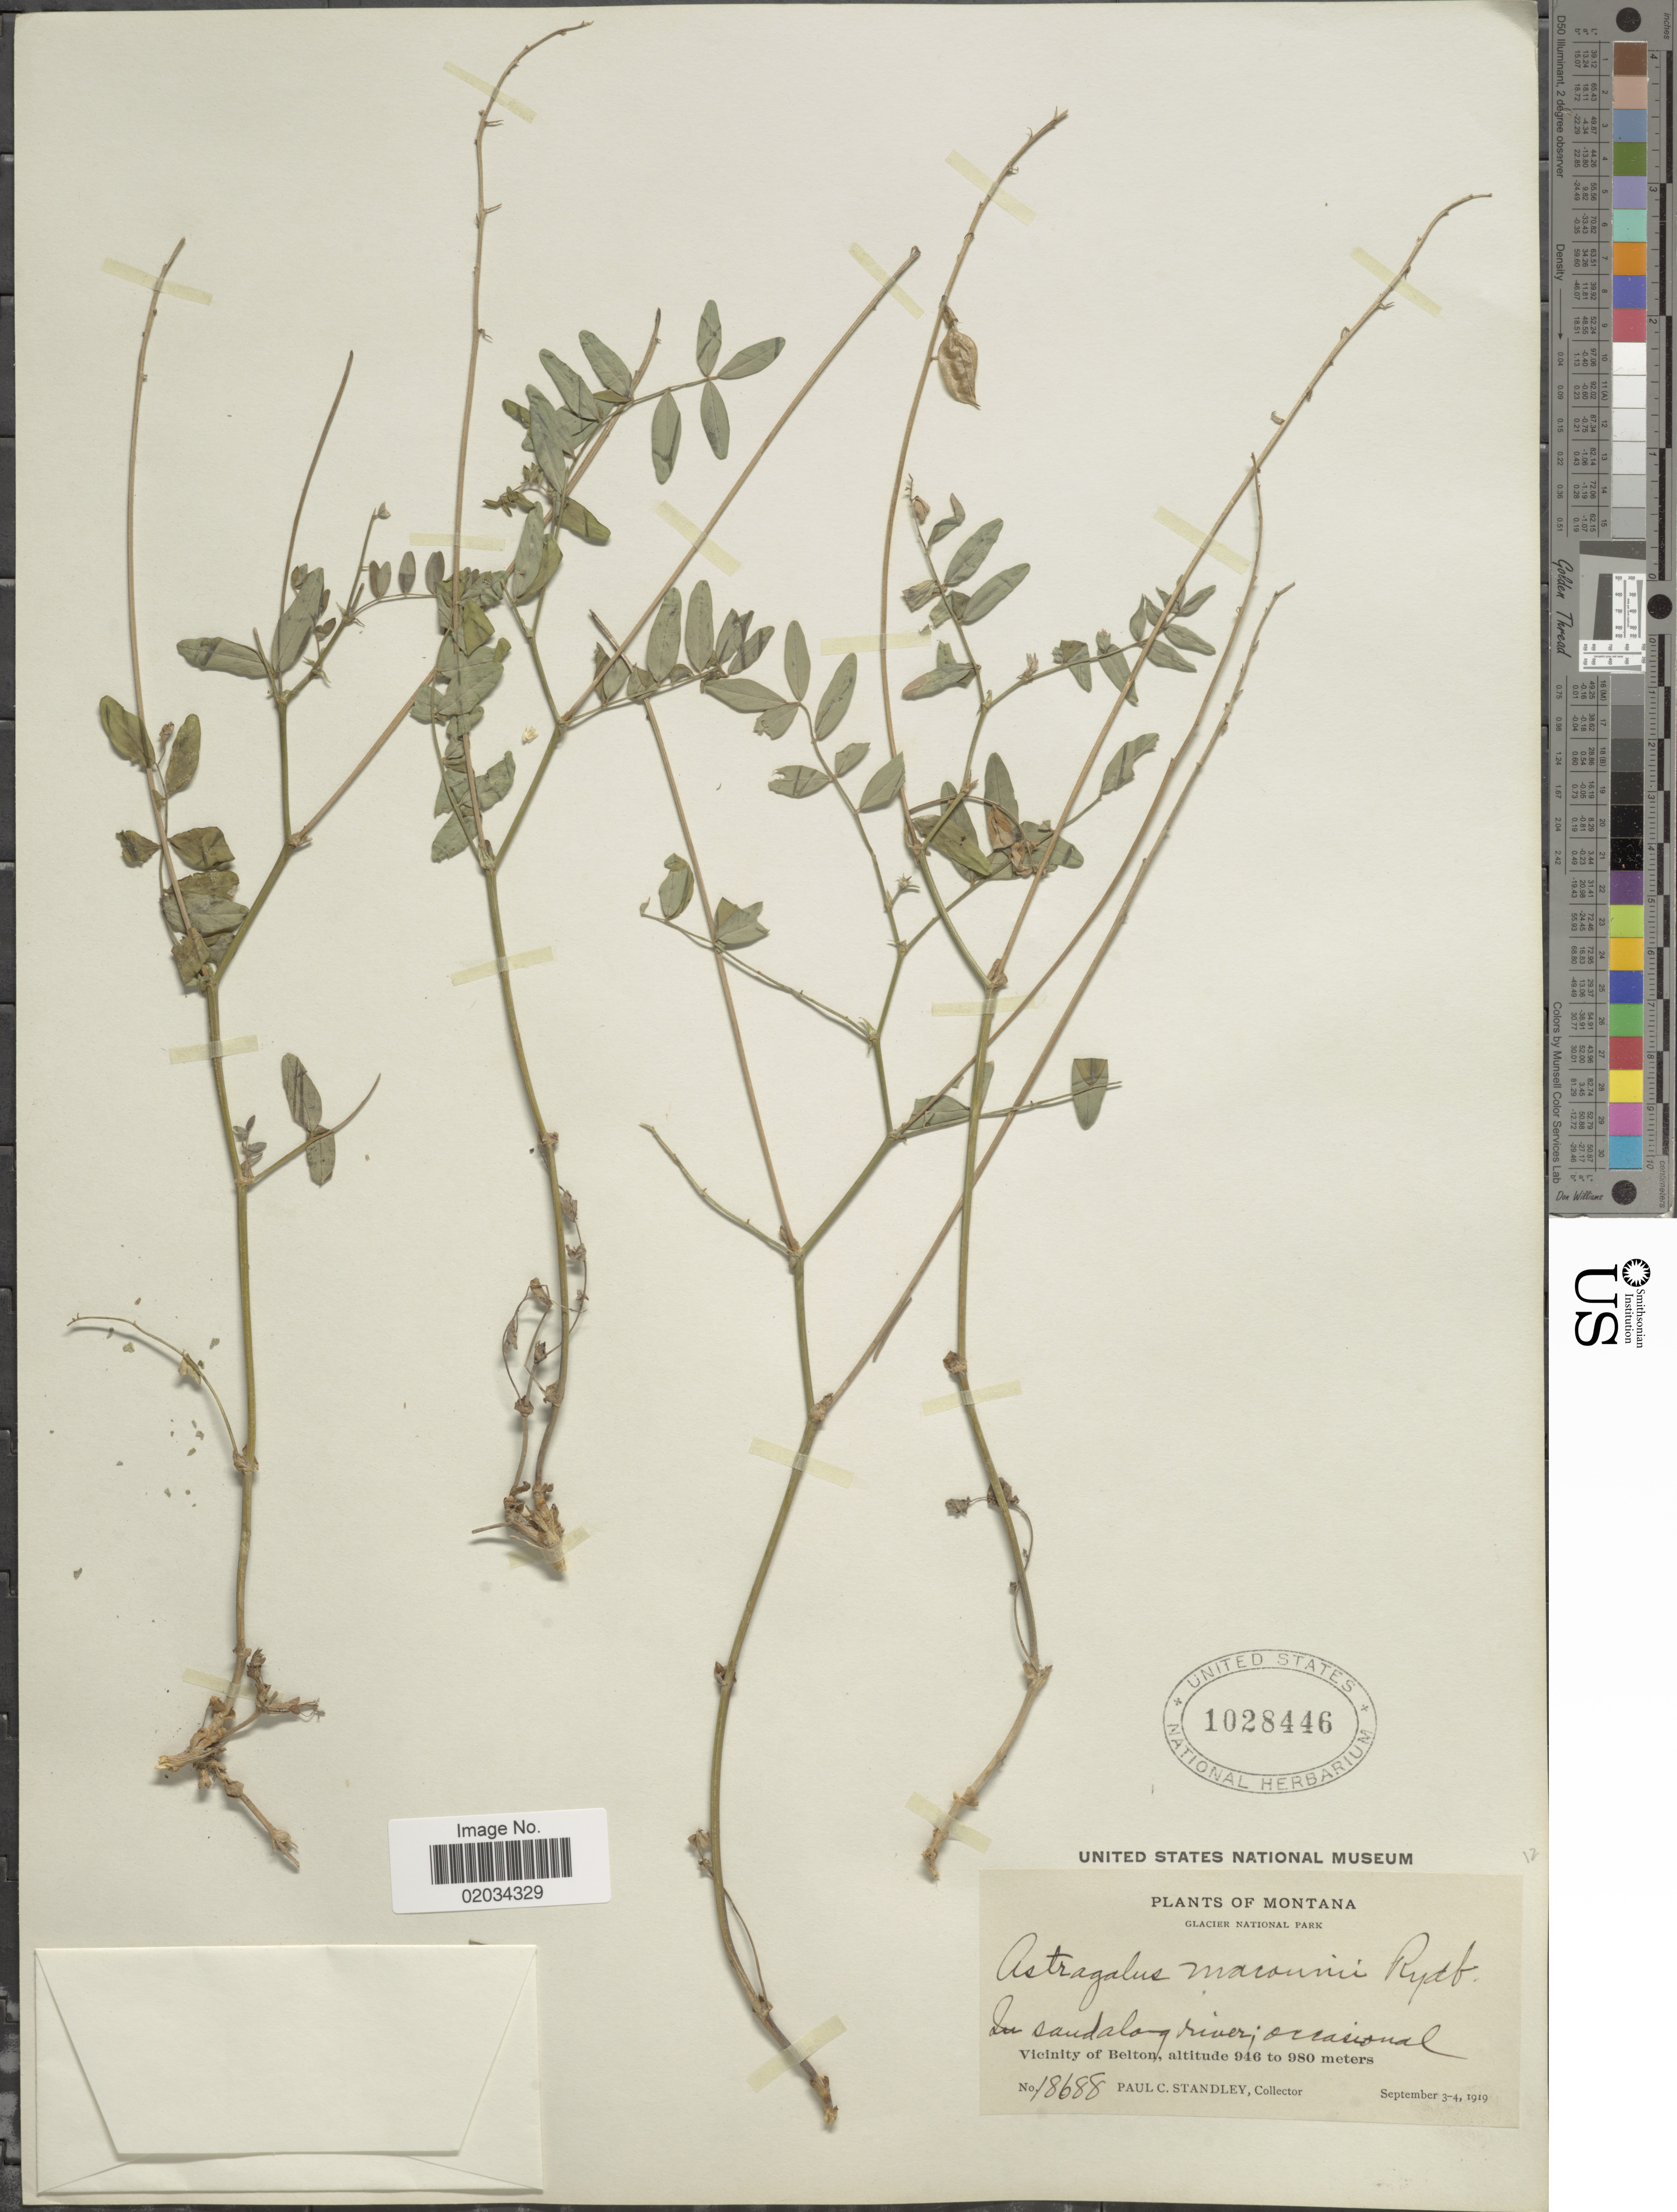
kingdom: Plantae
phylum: Tracheophyta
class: Magnoliopsida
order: Fabales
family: Fabaceae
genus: Astragalus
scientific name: Astragalus robbinsii var. minor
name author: (Hook.) Barneby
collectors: P. C. Standley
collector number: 18688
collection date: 1919-09-03/1919-09-04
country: United States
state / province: Montana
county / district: Flathead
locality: Glacier National Park, Vicinity of Belton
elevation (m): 946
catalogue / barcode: US 1028446